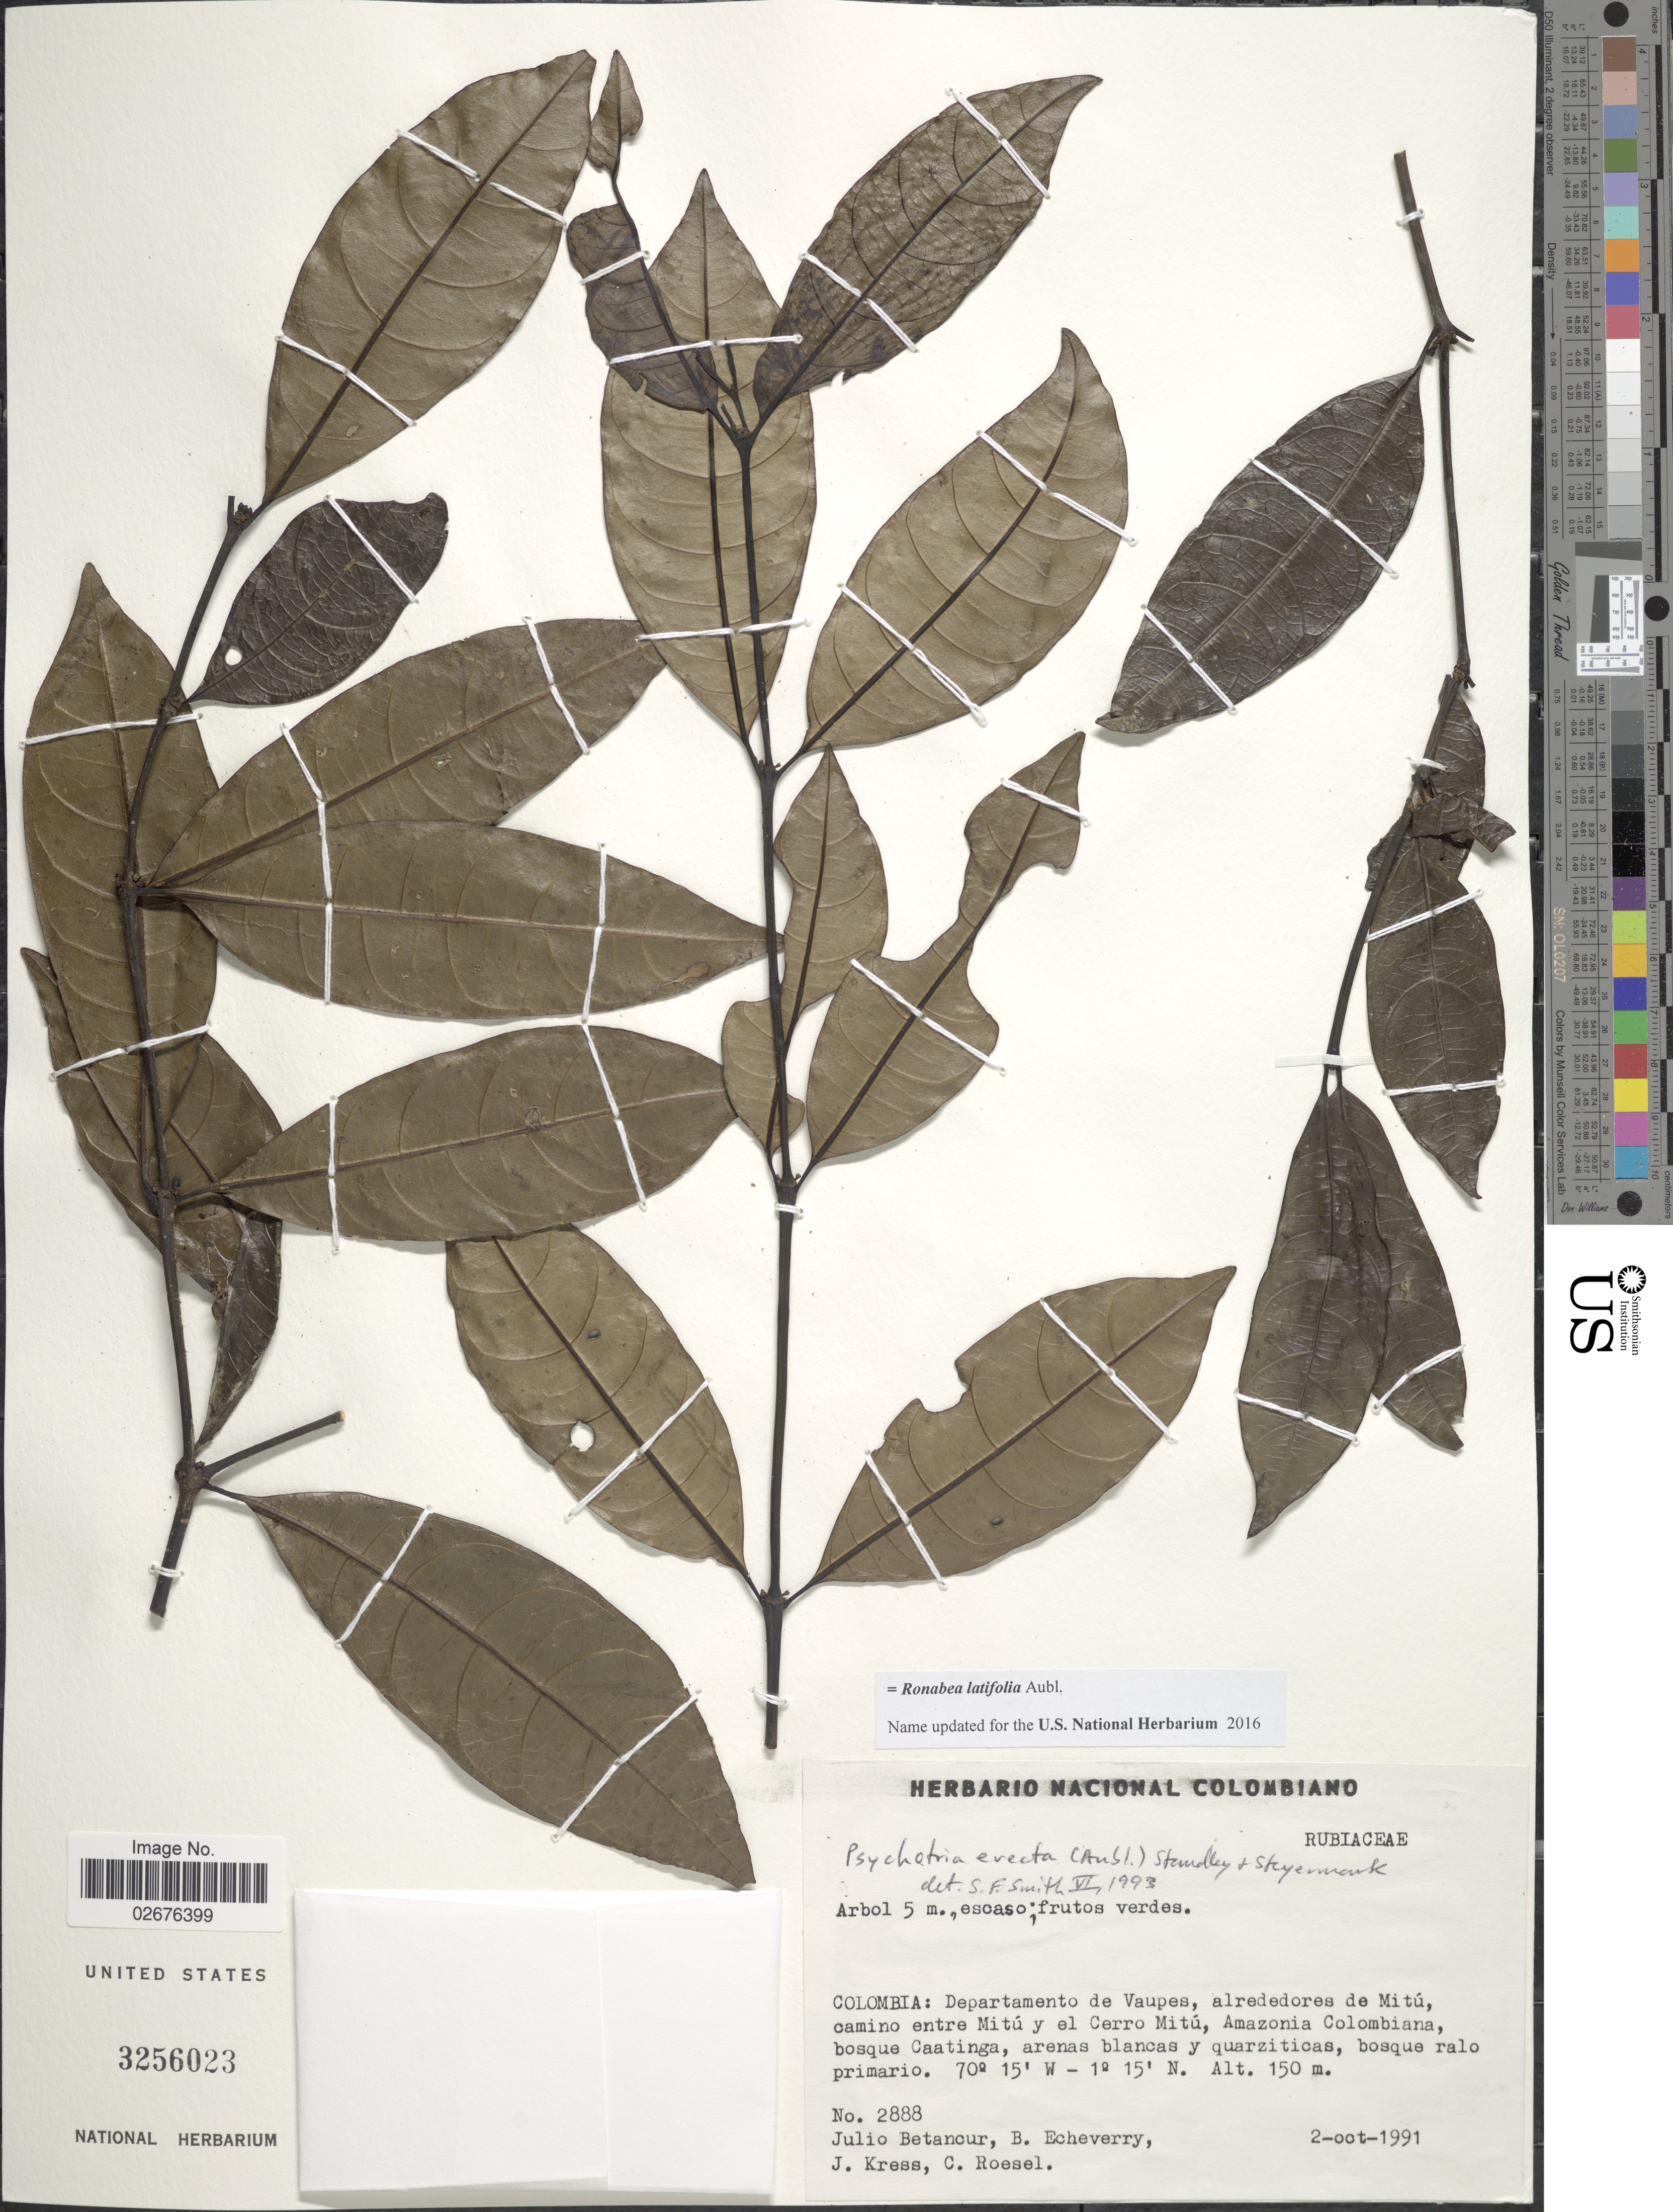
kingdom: Plantae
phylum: Tracheophyta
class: Magnoliopsida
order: Gentianales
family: Rubiaceae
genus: Ronabea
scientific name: Ronabea latifolia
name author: Aubl.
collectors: J. Betancur, B. Echeverry, J. Kress & C. S. Roesel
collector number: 2888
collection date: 1991-10-02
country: Colombia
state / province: Vaupés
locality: Alrededores de Mitu, camino entre Mitu y el Cerro Mitu, Amazonia Colombiana, bosque Caatinga, arenas blancas y quarztiticas, bosque ralo primario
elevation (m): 150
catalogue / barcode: US 3256023